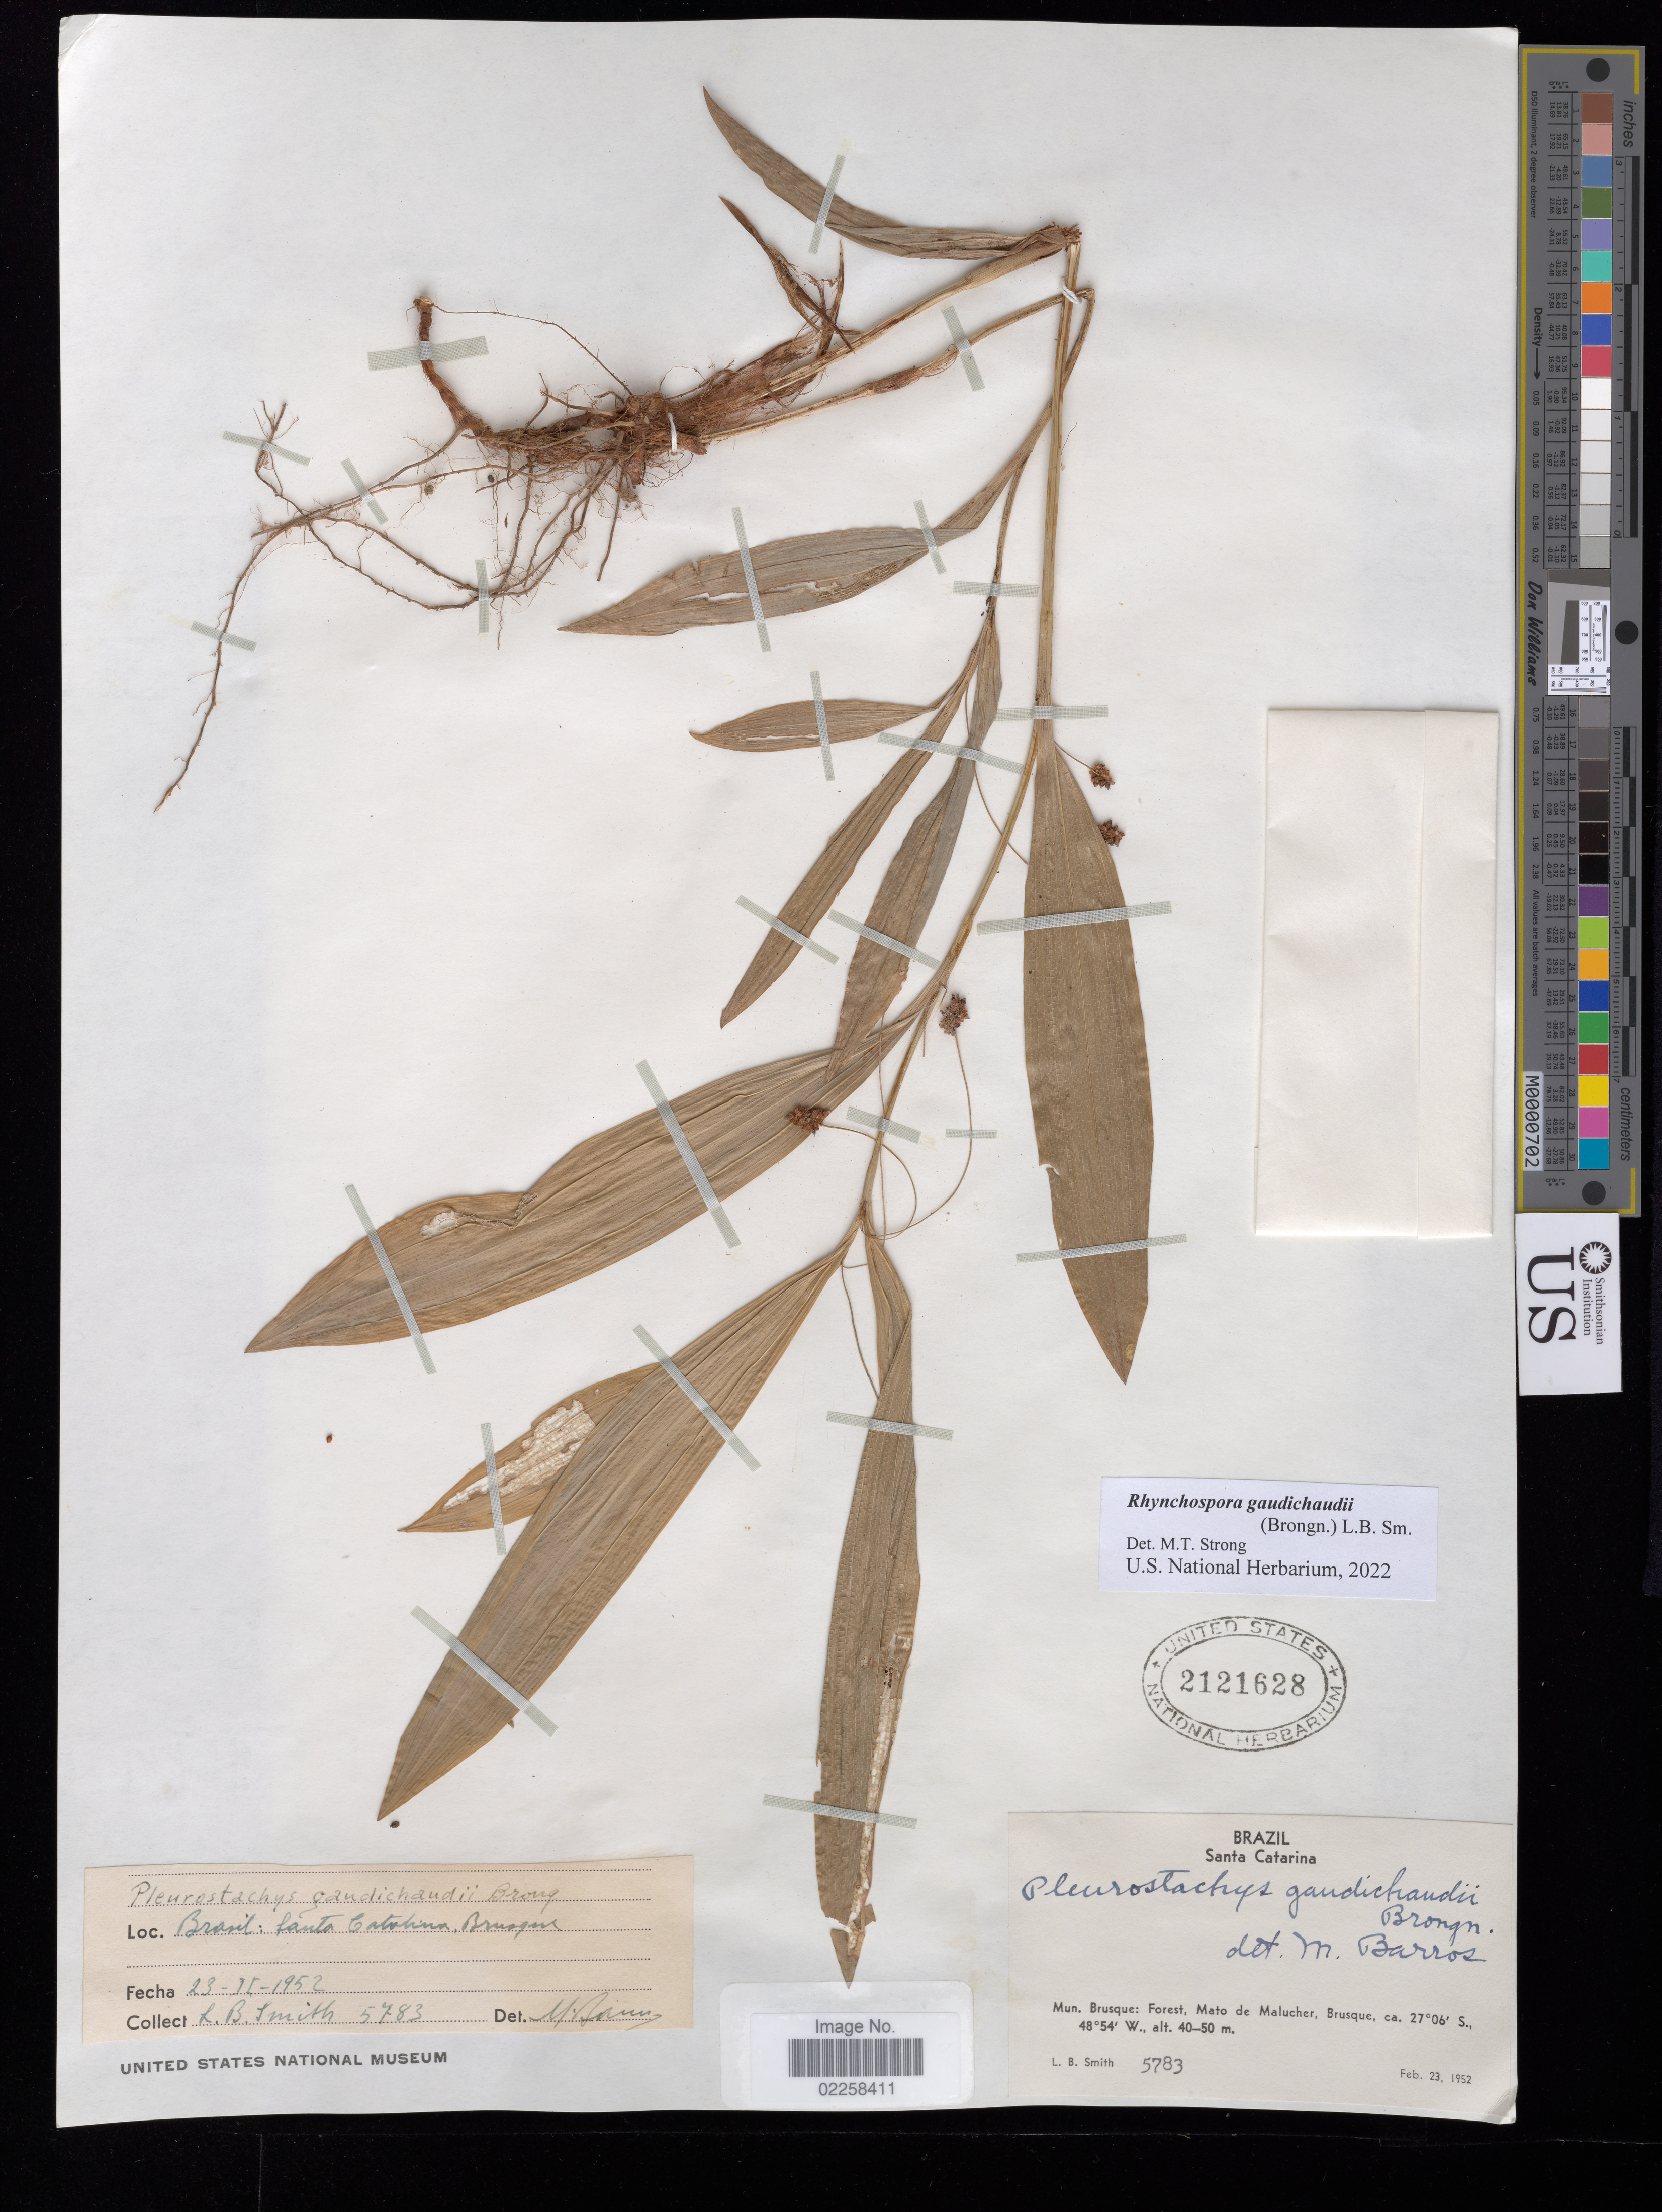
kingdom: Plantae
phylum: Tracheophyta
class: Liliopsida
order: Poales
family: Cyperaceae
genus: Rhynchospora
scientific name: Rhynchospora gaudichaudii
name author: (Brongn.) L.B. Sm.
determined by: Strong, Mark T.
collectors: L. Smith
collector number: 5783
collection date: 1952-02-23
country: Brazil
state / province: Santa Catarina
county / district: Brusque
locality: Mato de Malucher, Brusque.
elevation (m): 40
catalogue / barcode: US 2121628